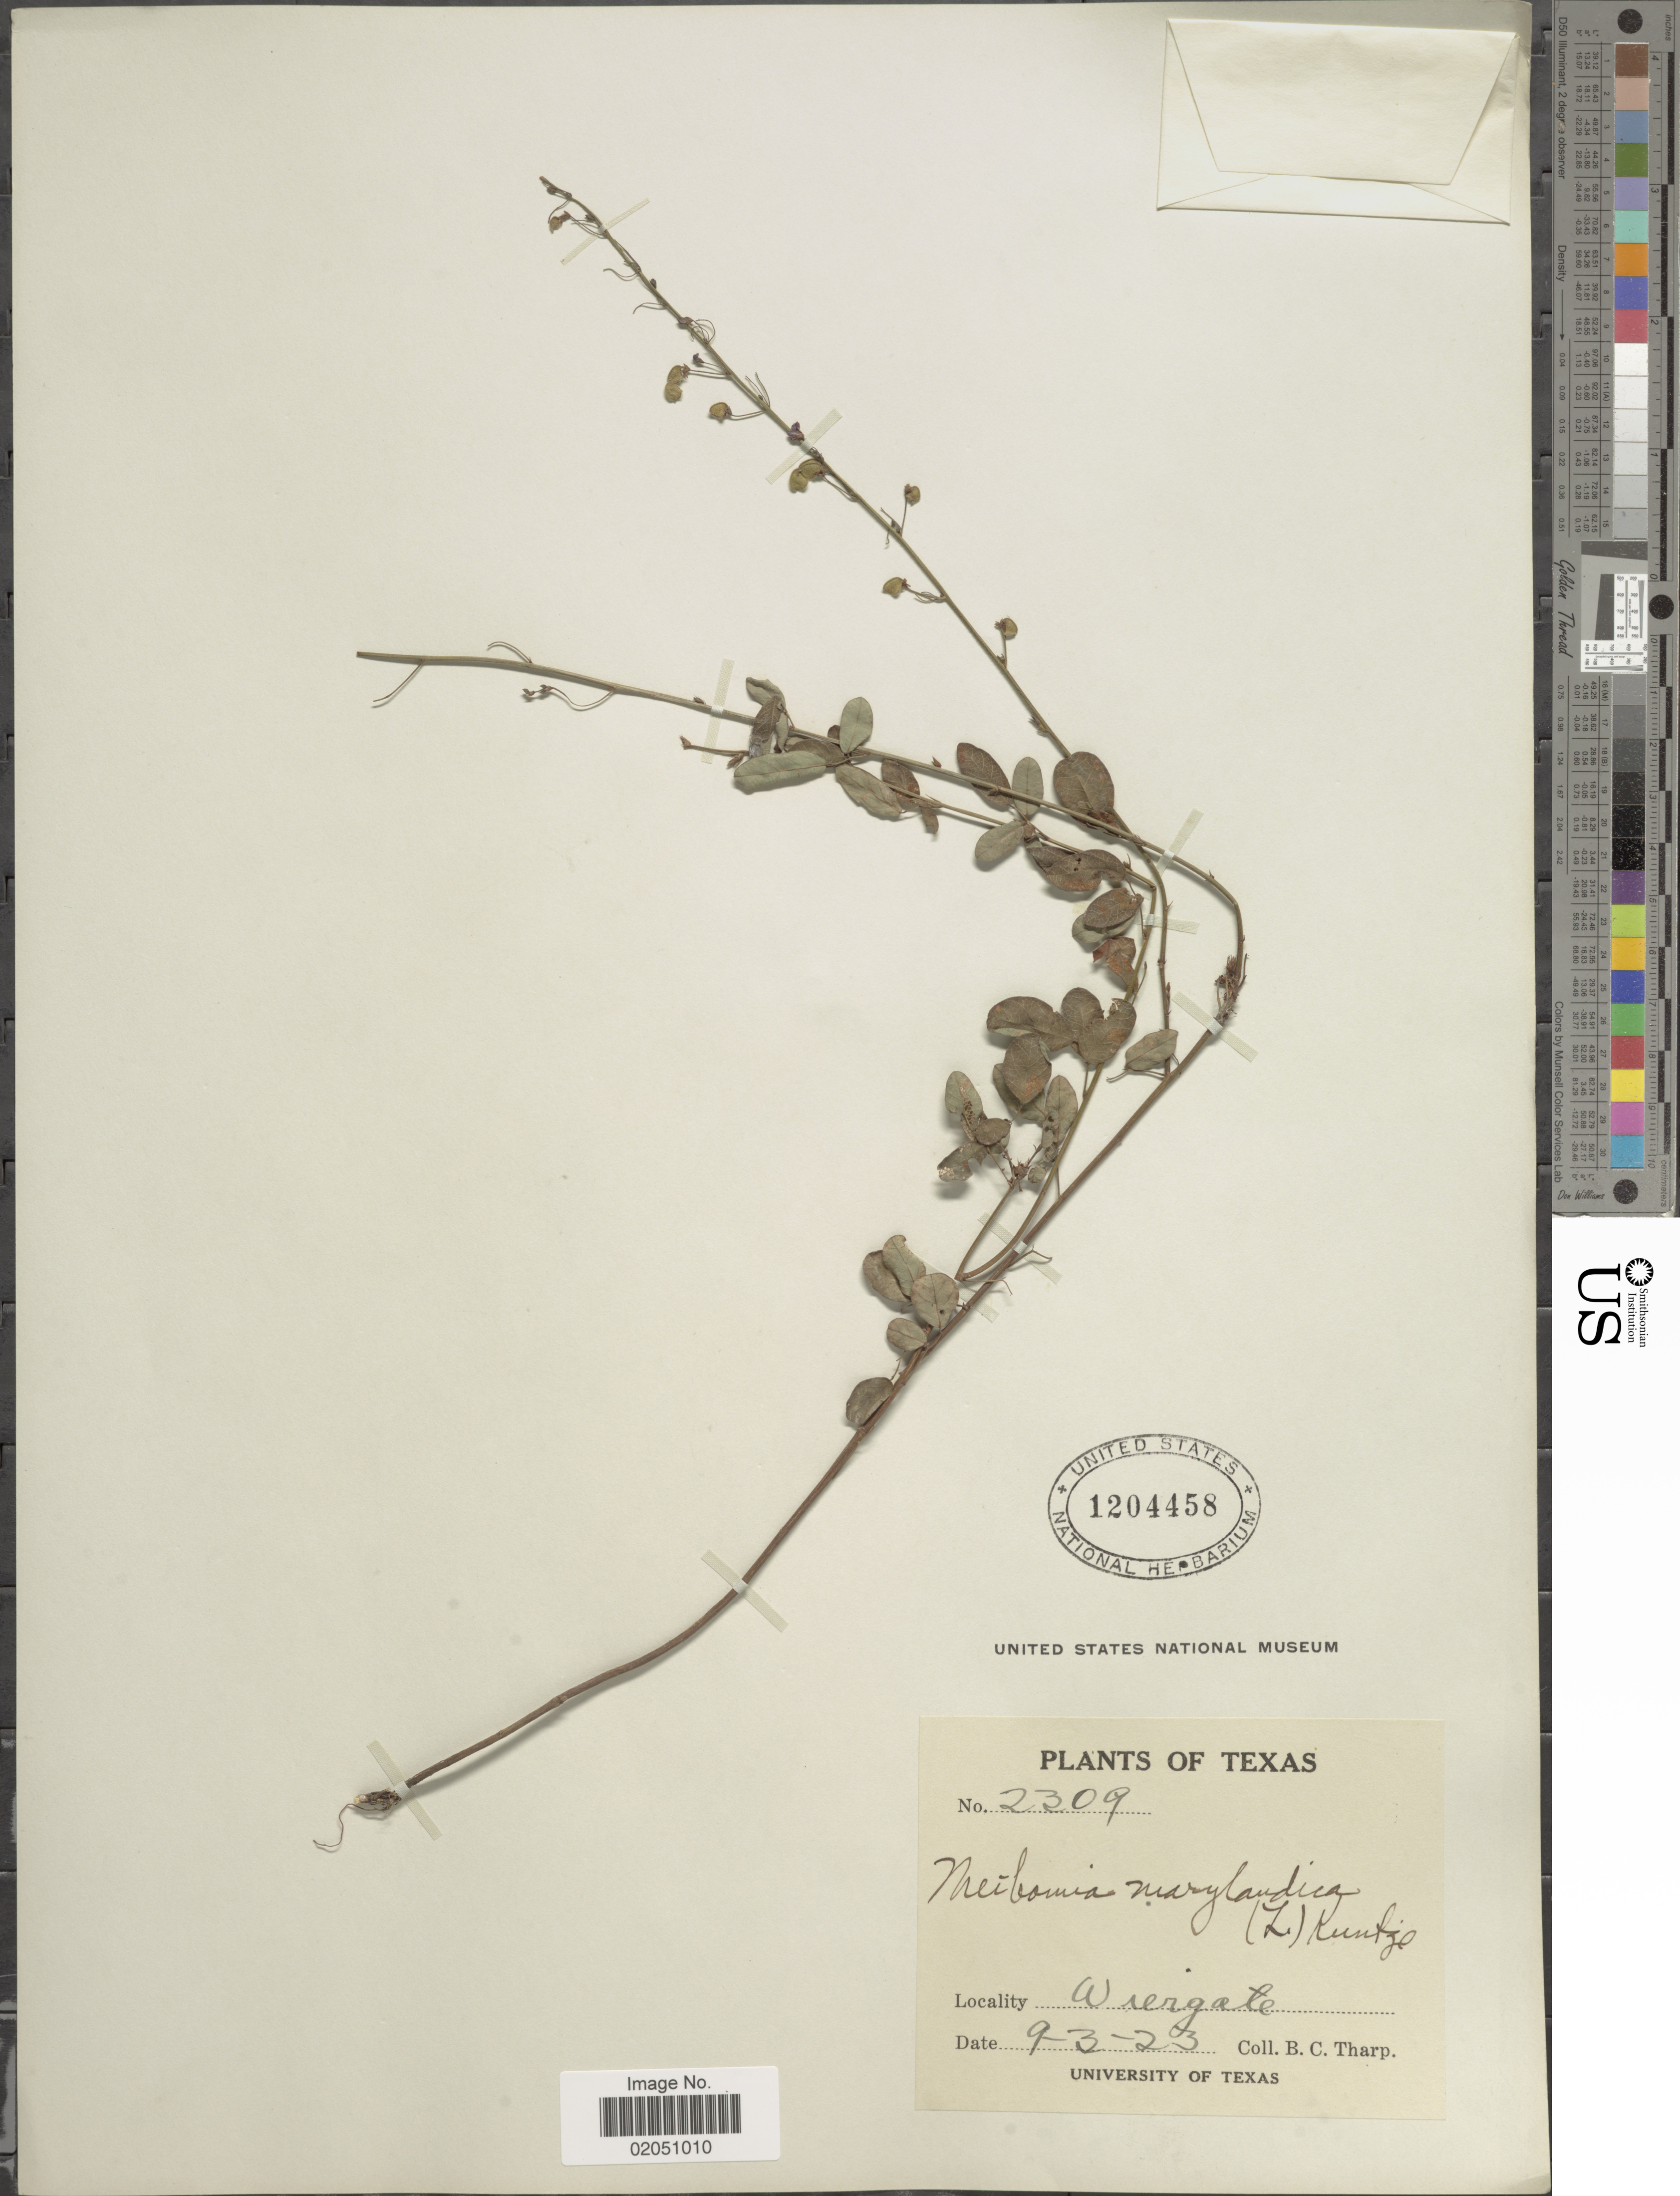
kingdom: Plantae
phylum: Tracheophyta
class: Magnoliopsida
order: Fabales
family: Fabaceae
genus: Desmodium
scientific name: Desmodium marilandicum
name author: Darl.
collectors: B. C. Tharp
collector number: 2309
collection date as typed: Transcribed d/m/y: 3/9/23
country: United States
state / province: Texas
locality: Wiergate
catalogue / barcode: US 1204458